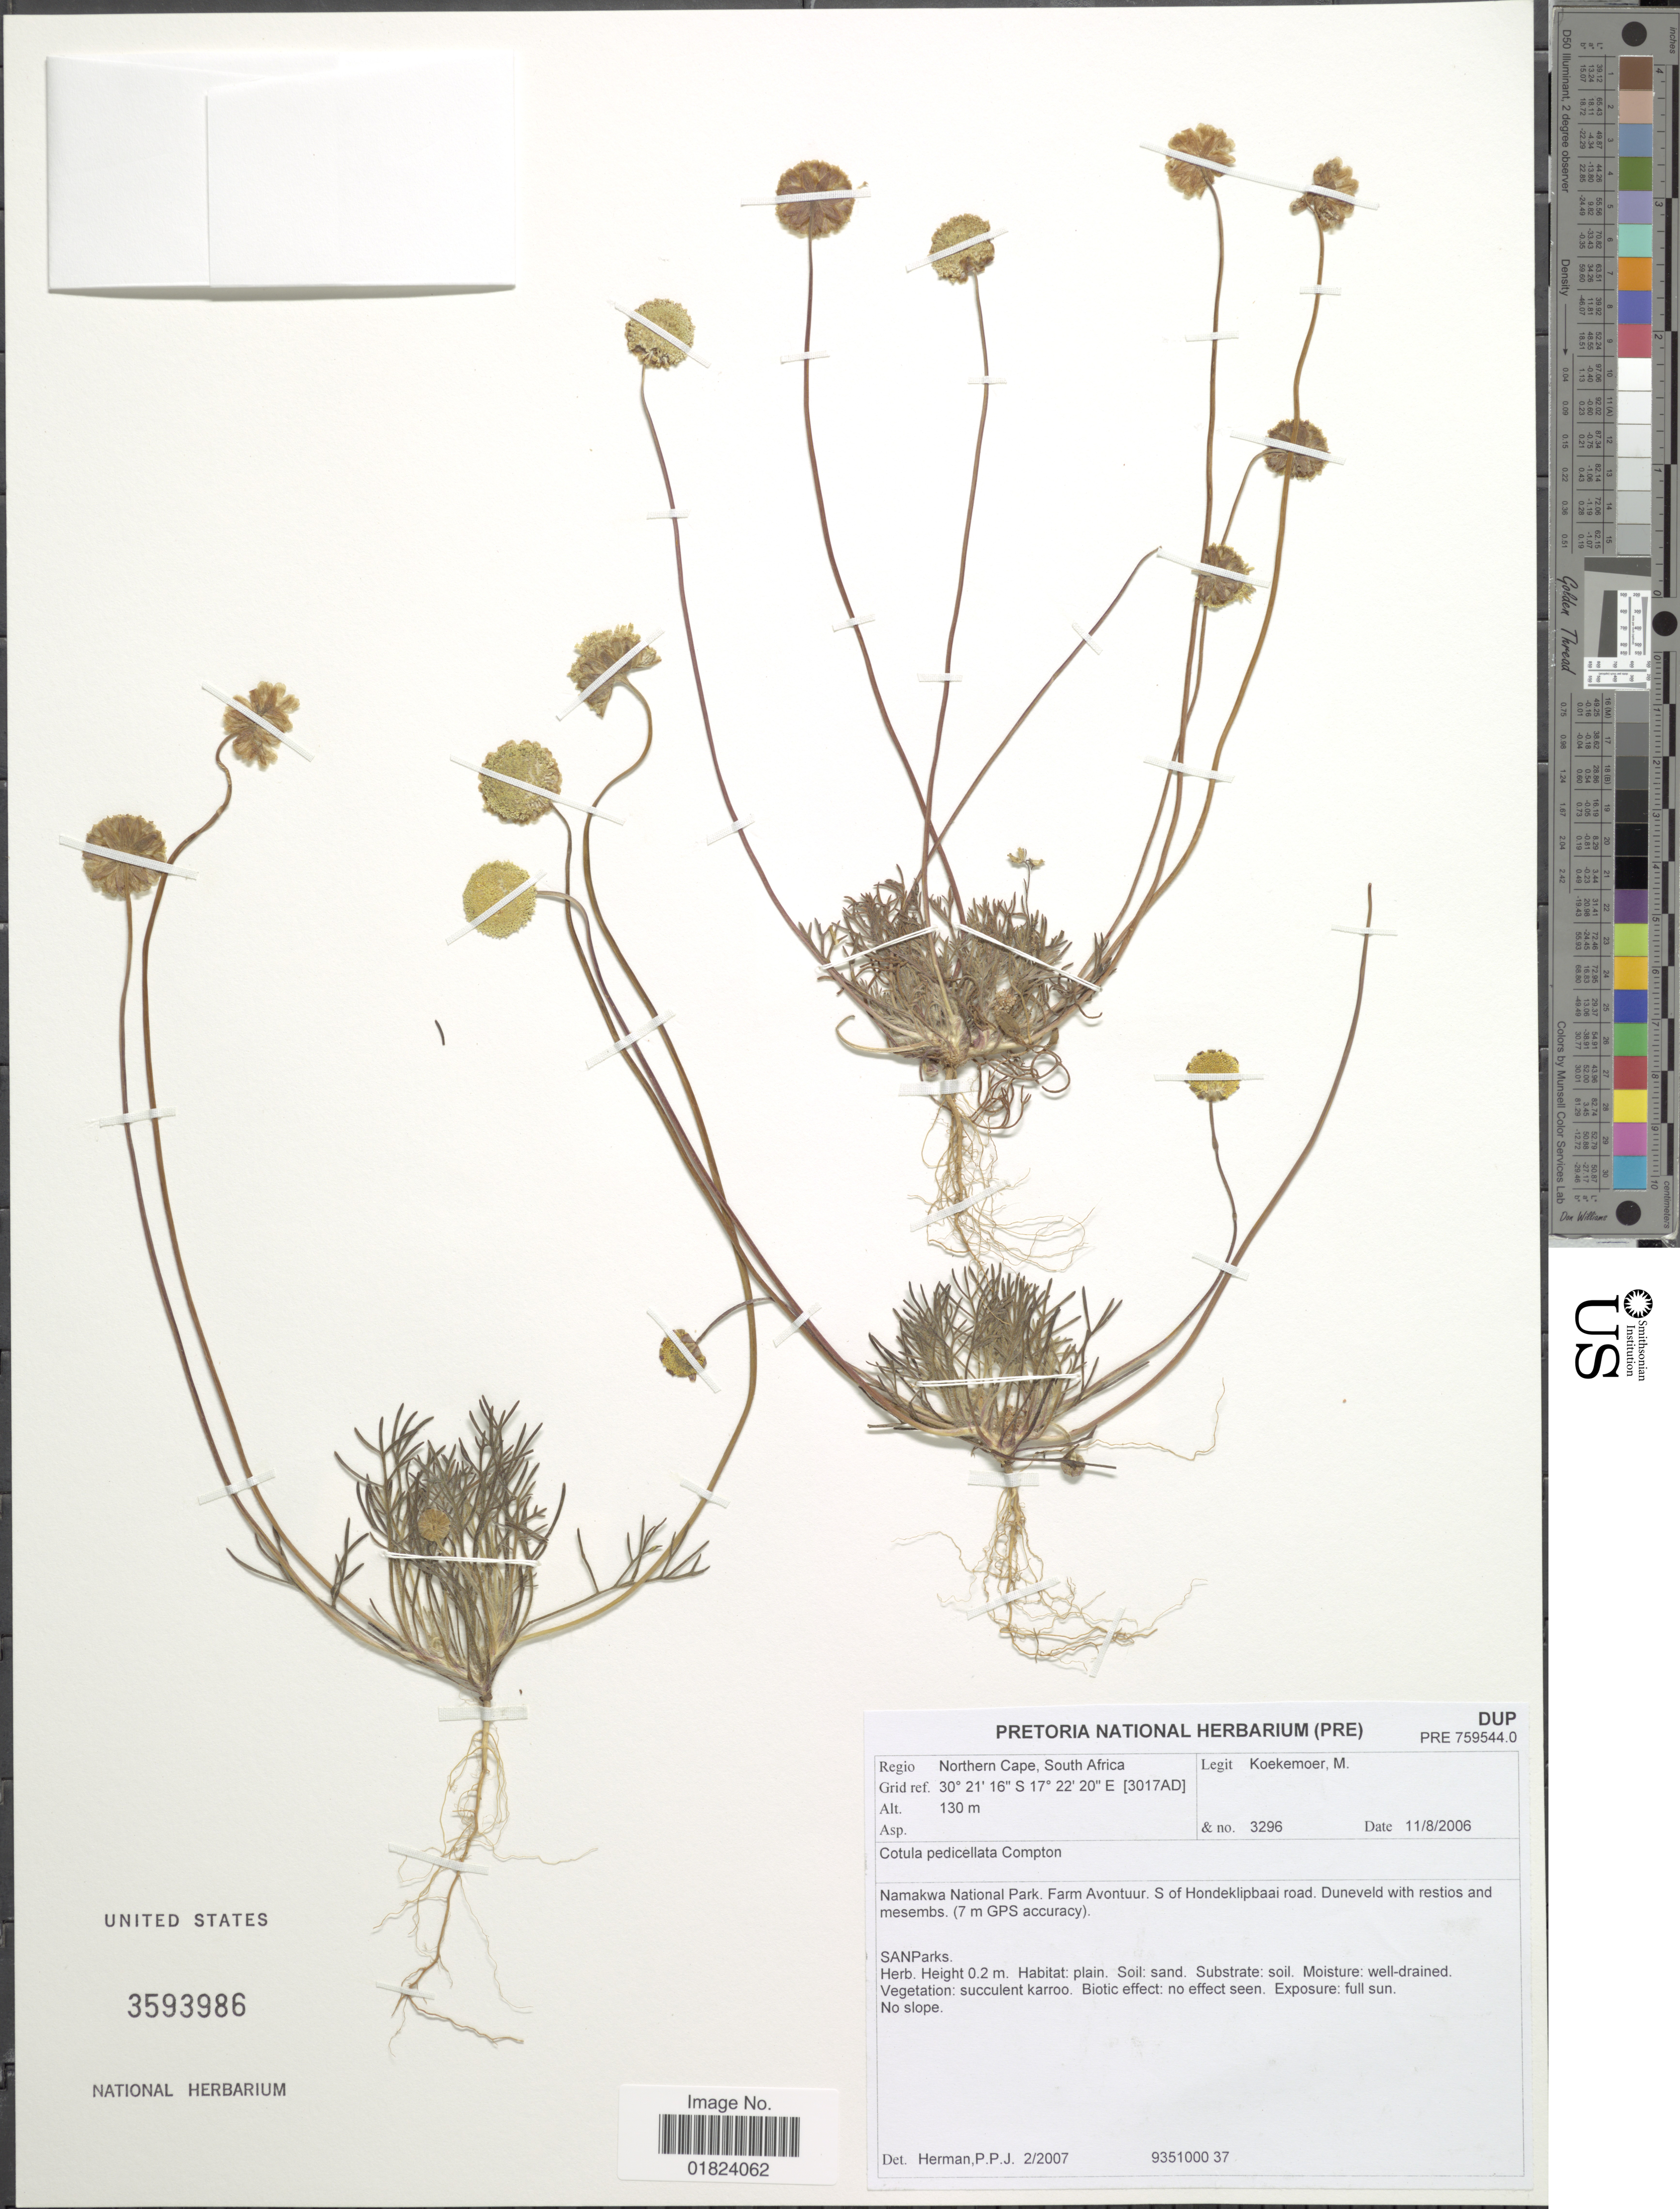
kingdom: Plantae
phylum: Tracheophyta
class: Magnoliopsida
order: Asterales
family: Asteraceae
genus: Cotula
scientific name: Cotula pedicellata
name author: Compton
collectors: M. Koekemoer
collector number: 3296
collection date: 2006-08-11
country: South Africa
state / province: Northern Cape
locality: Namakwa National Park, Farm Avontuur, S of Hondeklipbaai road, Duneveld with restios and mesembs (7 m GPS accuracy), SANParks.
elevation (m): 130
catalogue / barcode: US 3593986